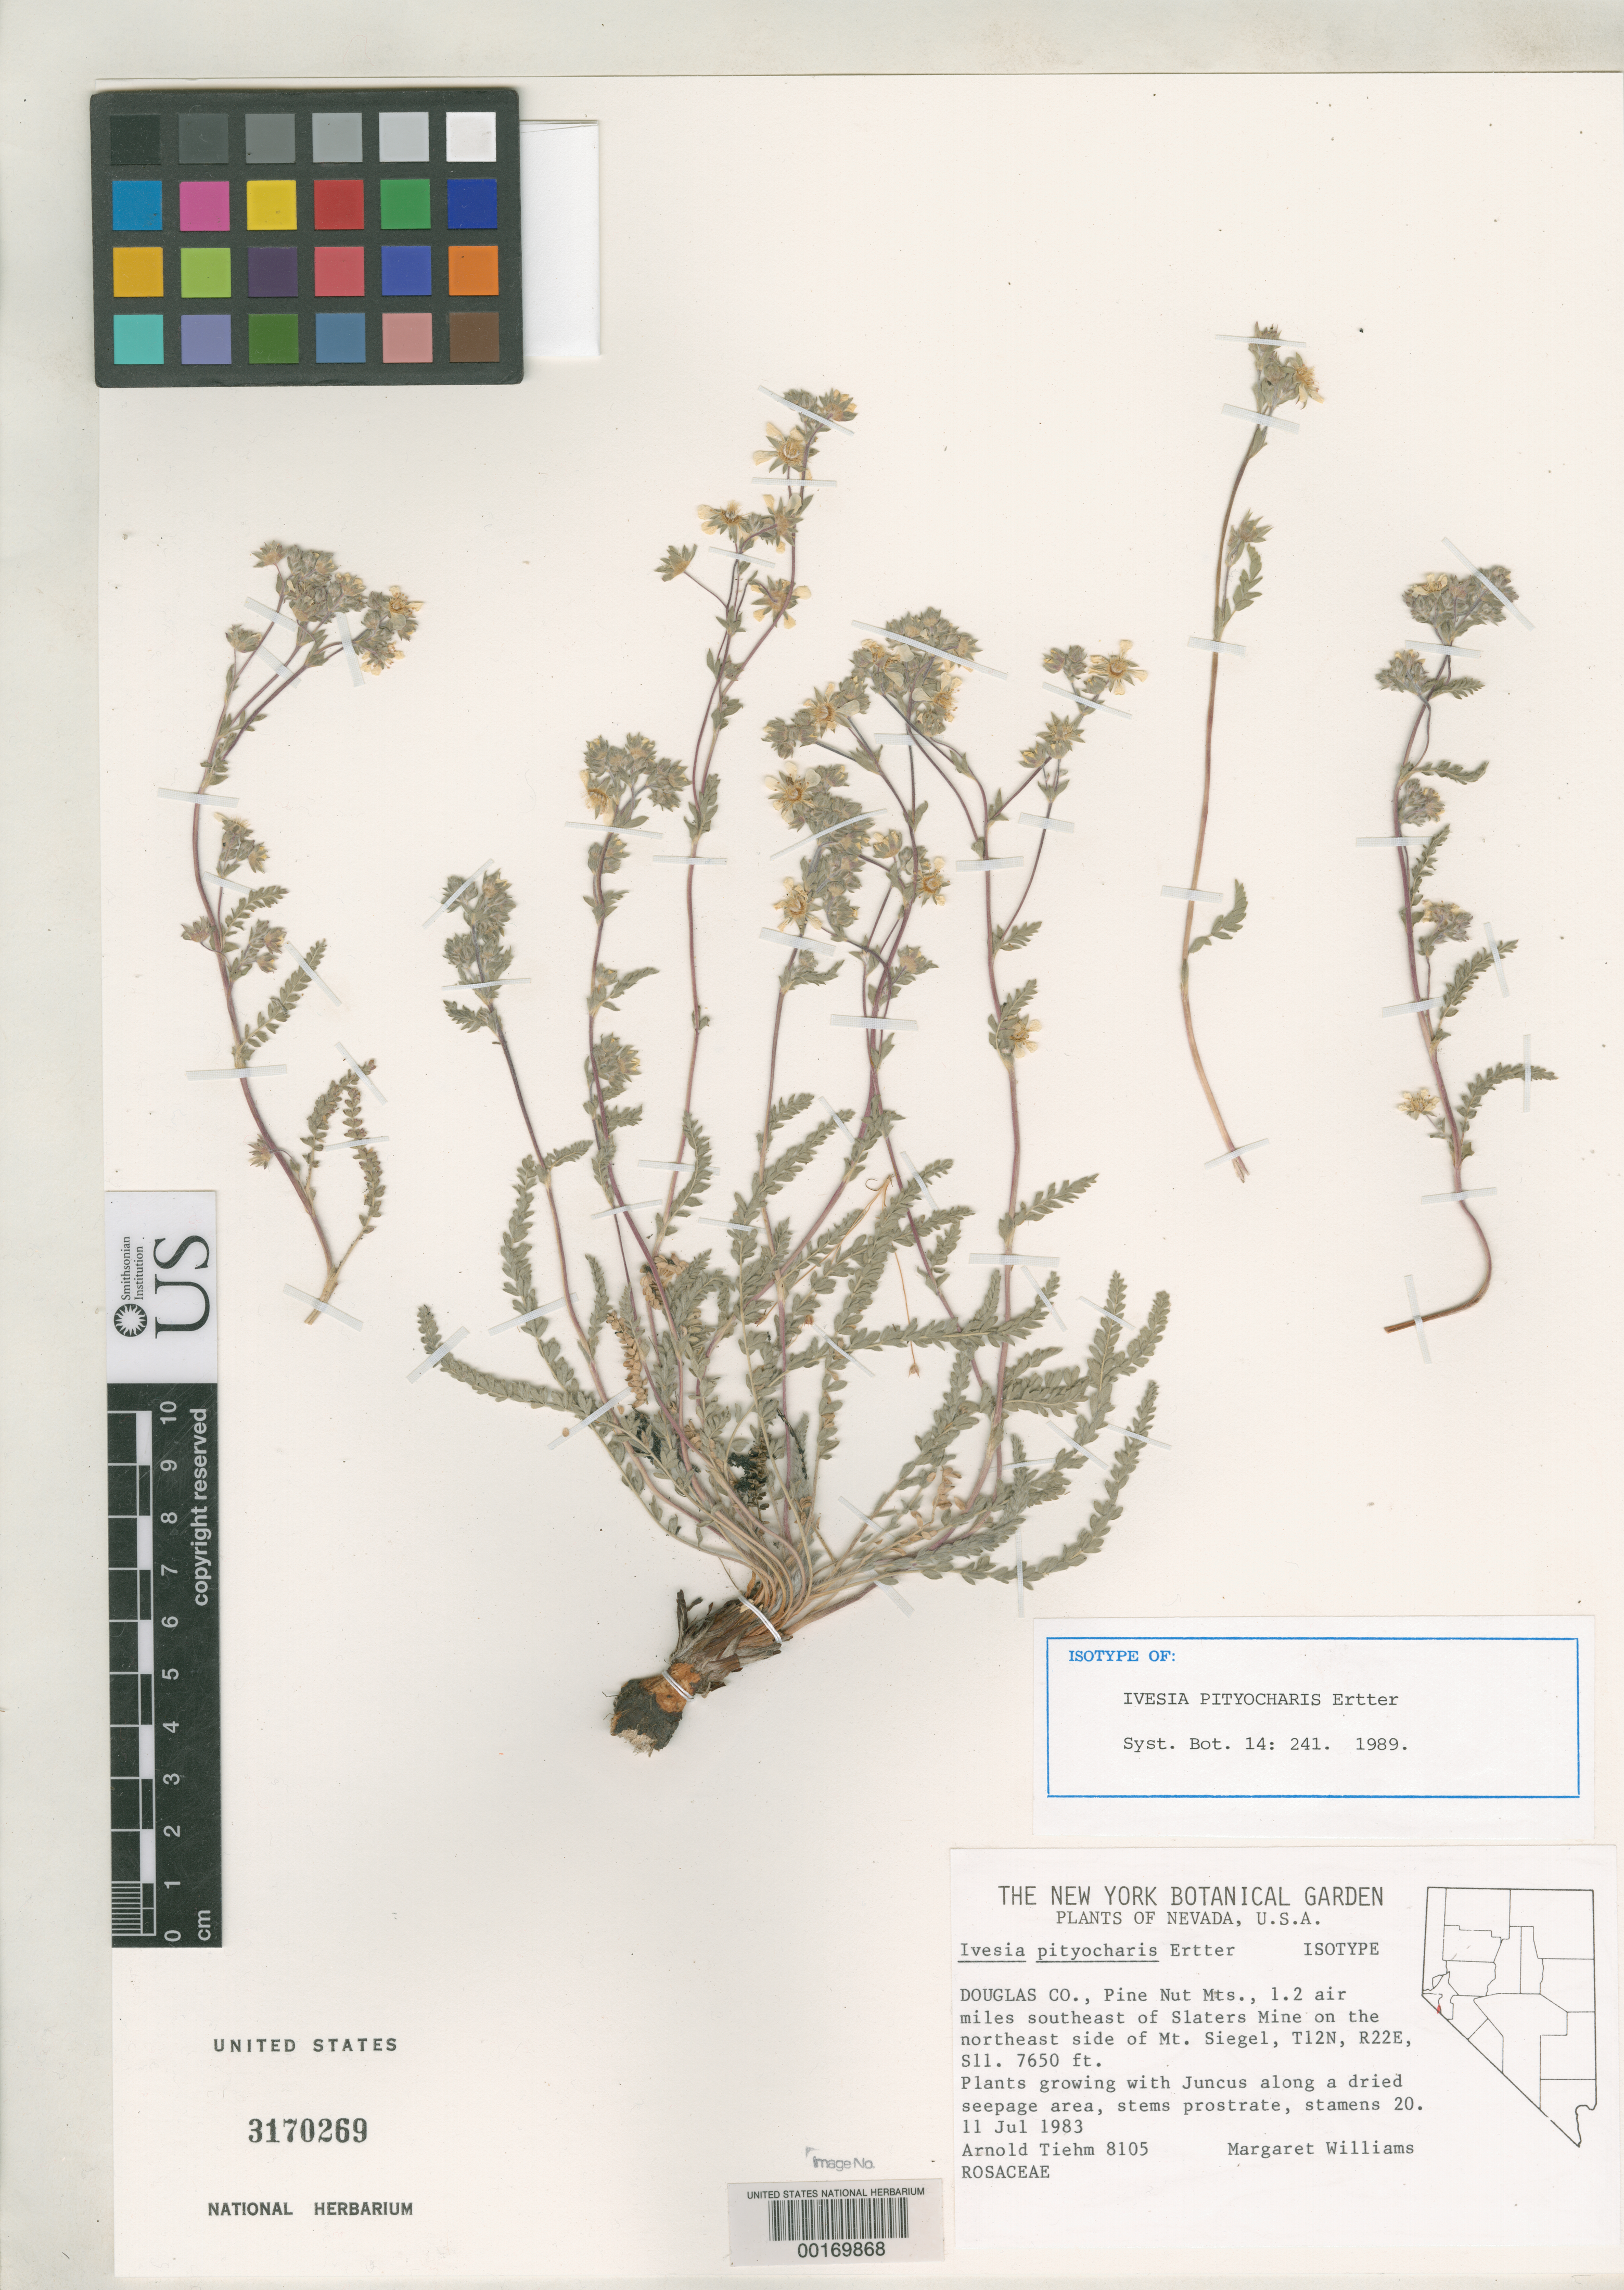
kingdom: Plantae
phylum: Tracheophyta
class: Magnoliopsida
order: Rosales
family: Rosaceae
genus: Ivesia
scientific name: Ivesia pityocharis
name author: Ertter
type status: Isotype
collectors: A. Tiehm & M. Williams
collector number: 8105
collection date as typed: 11 Jul 1983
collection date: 1983-07-11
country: United States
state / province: Nevada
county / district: Douglas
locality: Pine Nut Mountains, 1.2 air mi SE of Slaters mine on NE side of Mount Siegel.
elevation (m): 2332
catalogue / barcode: US 3170269